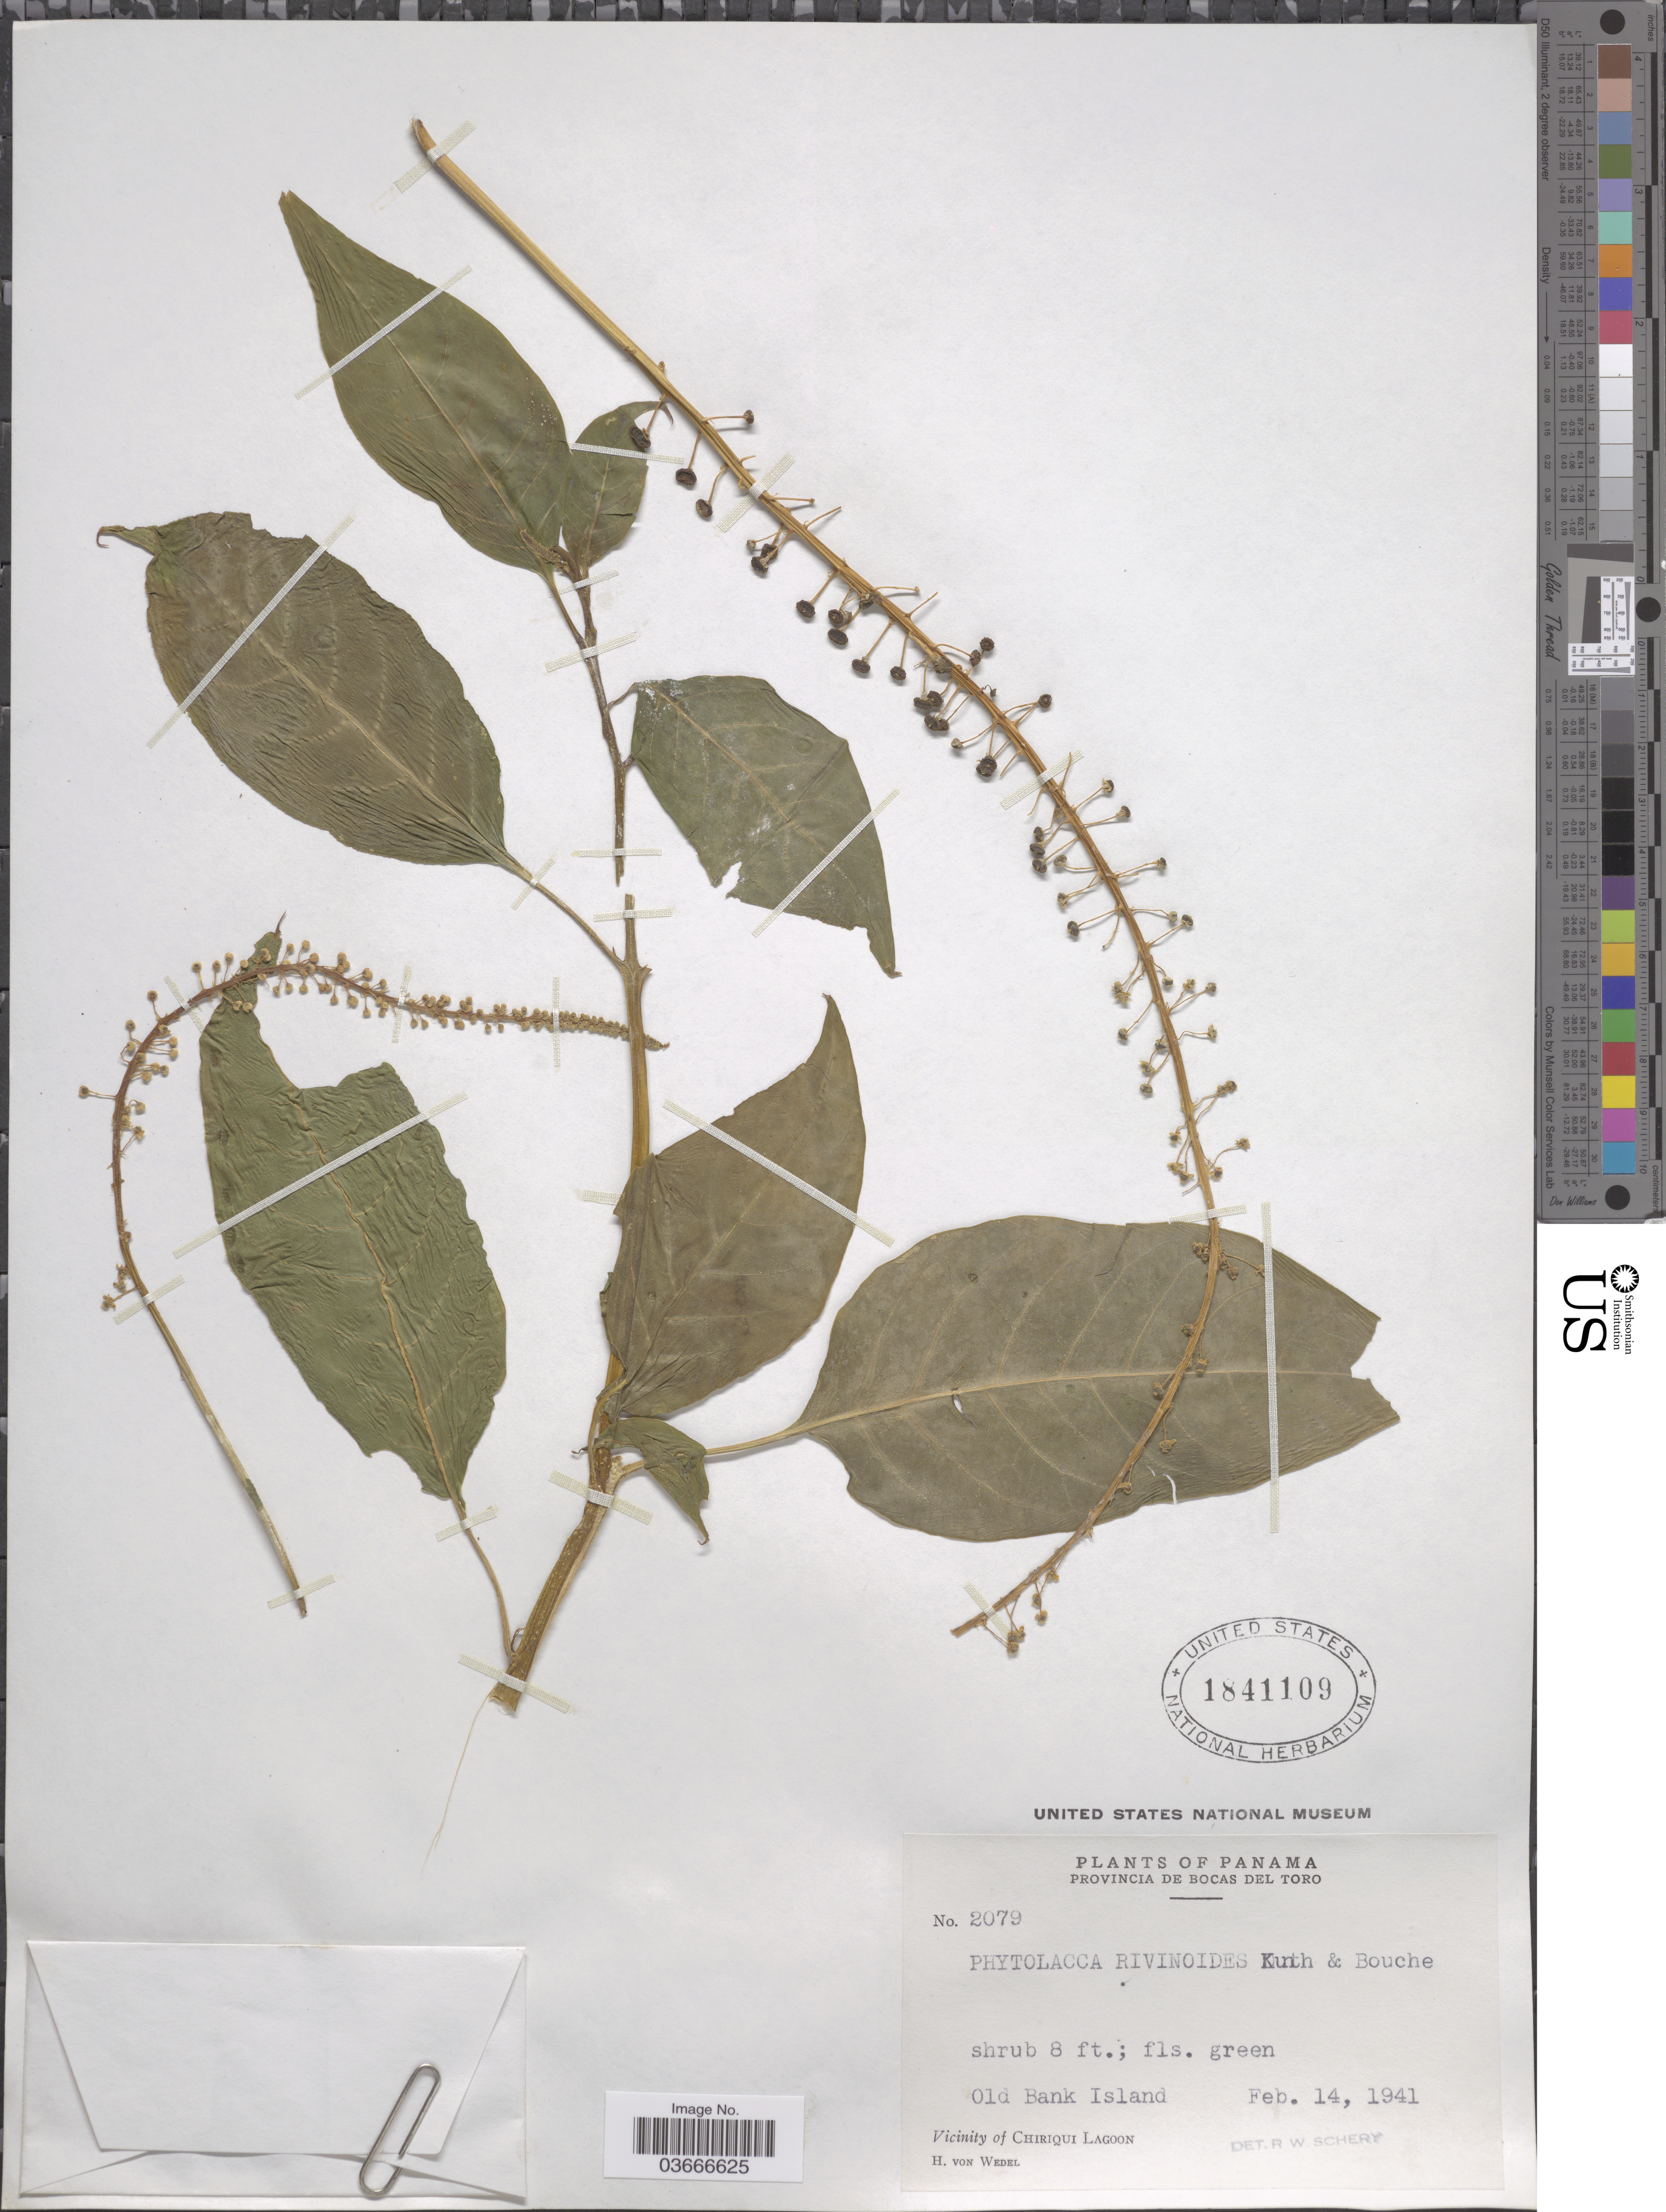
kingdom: Plantae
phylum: Tracheophyta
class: Magnoliopsida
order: Caryophyllales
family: Phytolaccaceae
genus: Phytolacca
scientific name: Phytolacca rivinoides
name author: Kunth & C.D. Bouché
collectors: H. von Wedel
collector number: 2079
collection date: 1941-02-14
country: Panama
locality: Old Bank Island. Vicinity of Chiriqui Lagoon.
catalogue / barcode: US 1841109